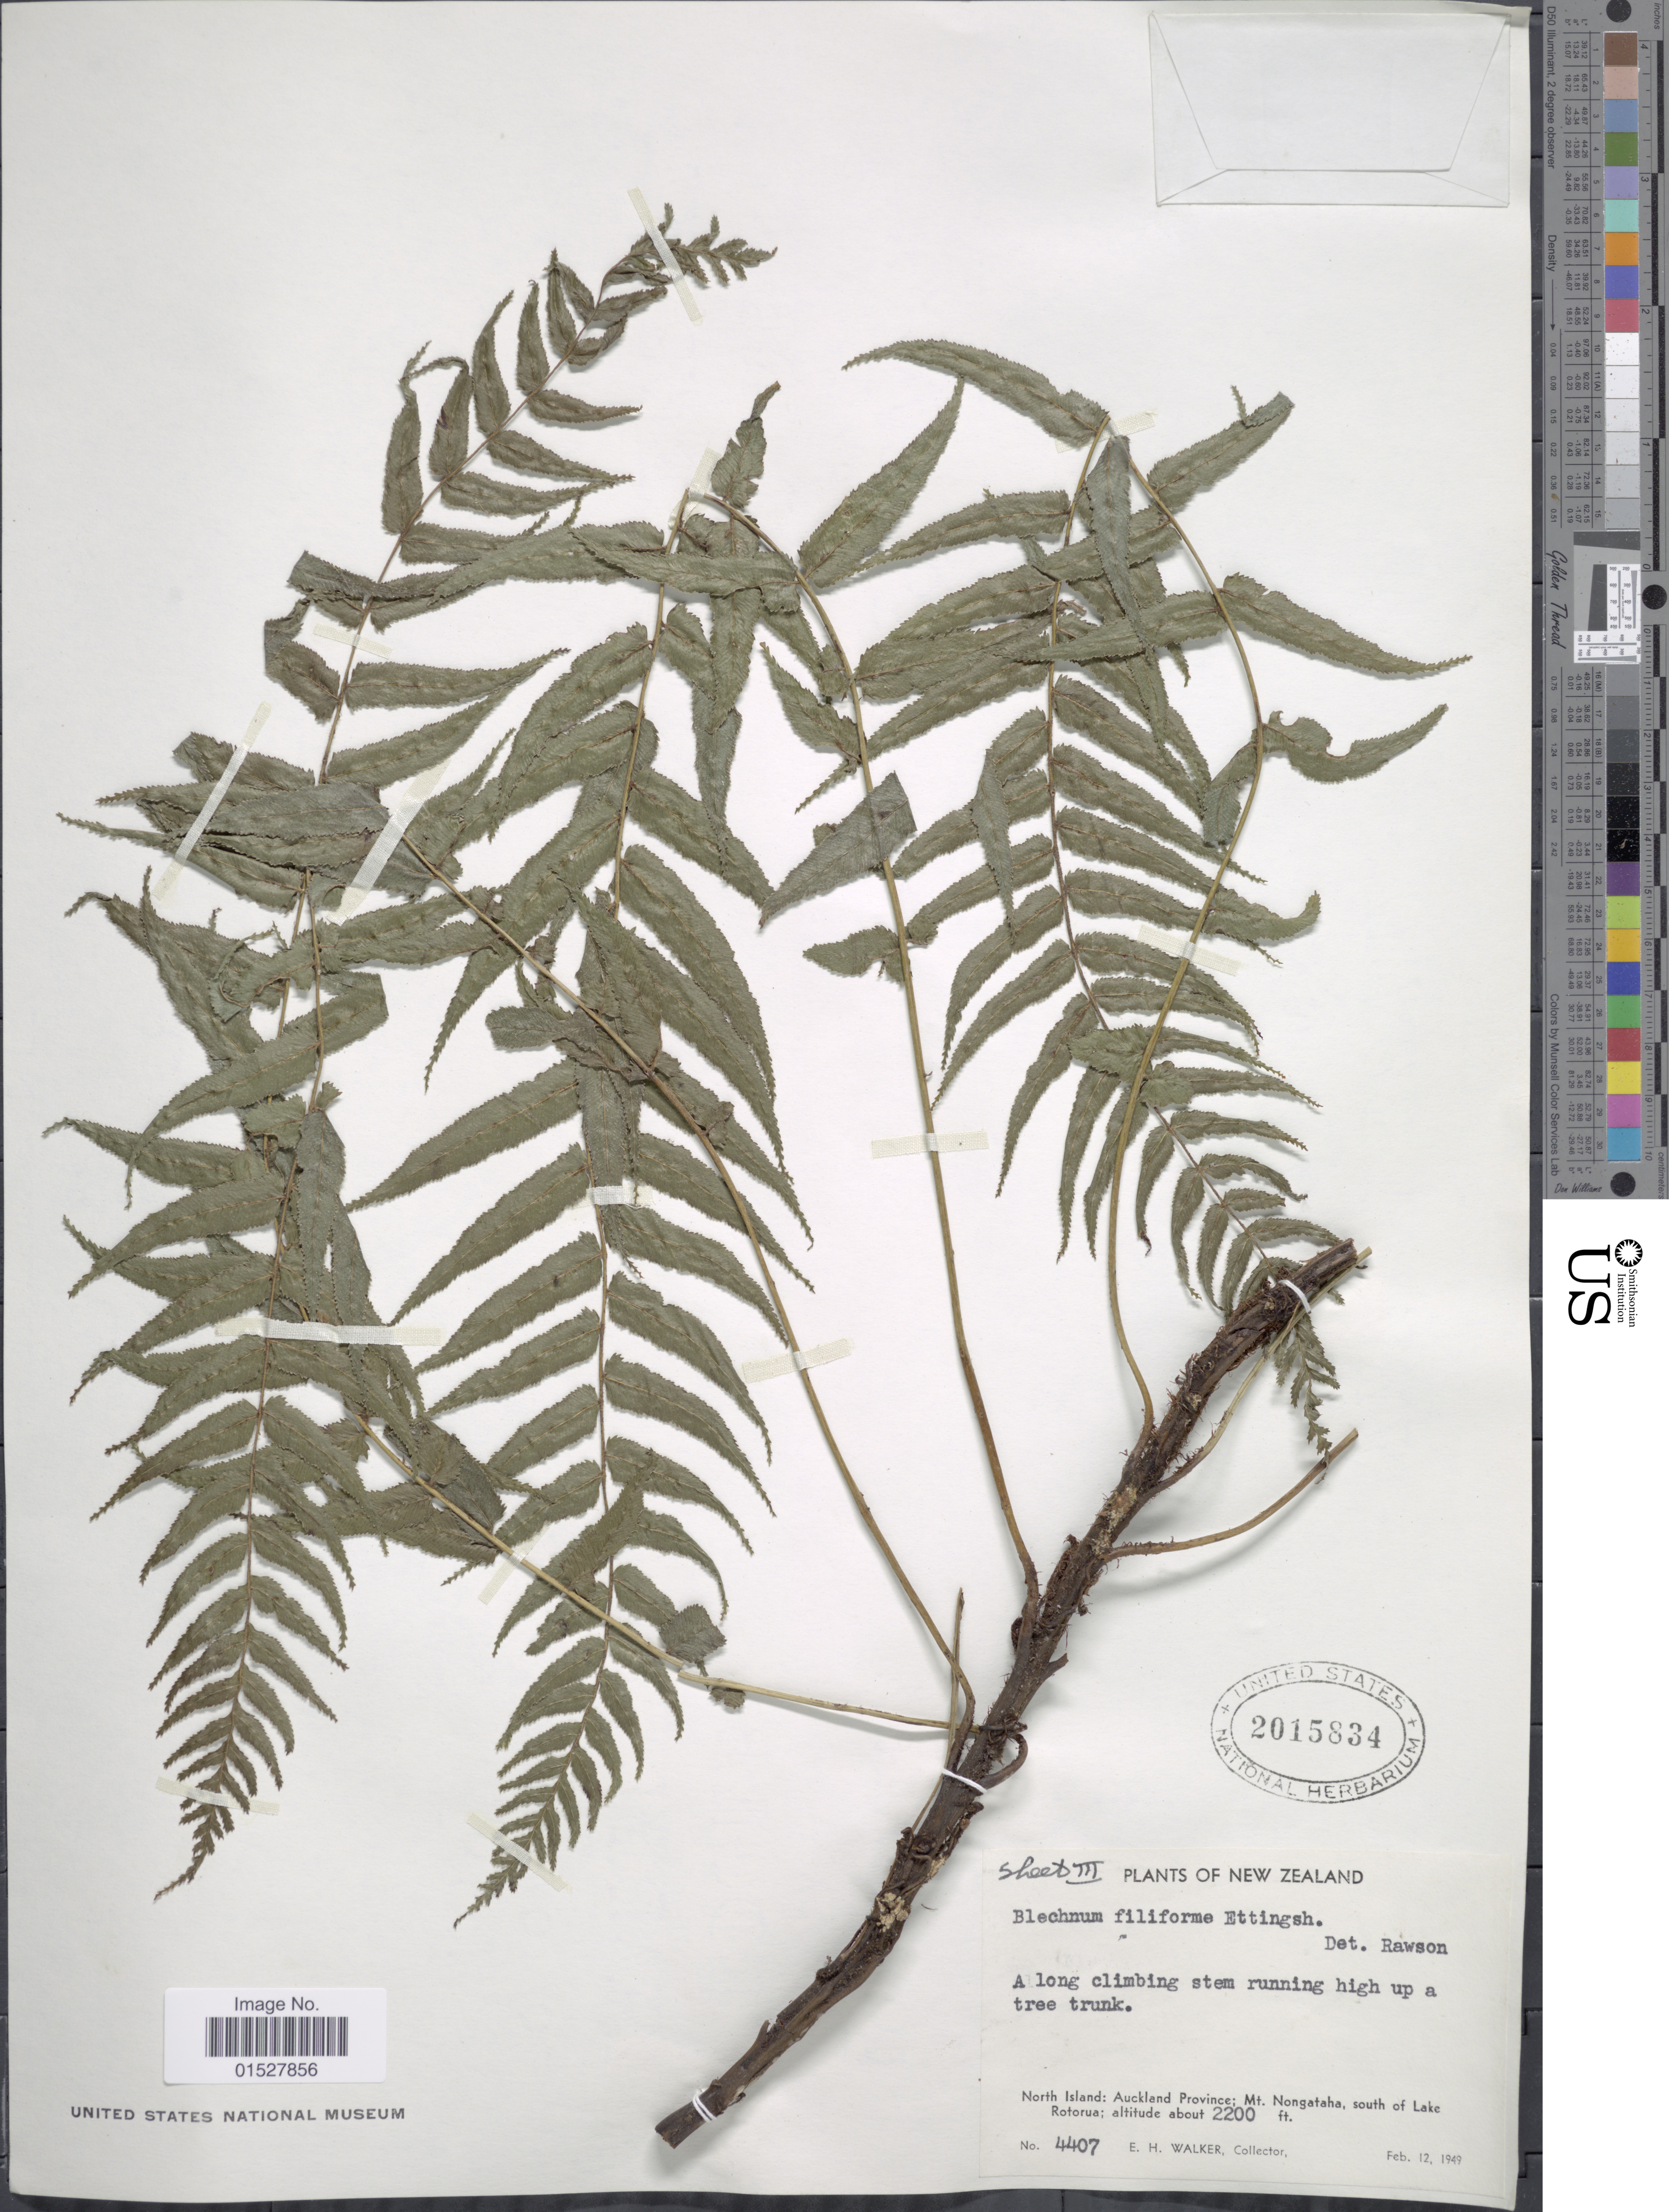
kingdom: Plantae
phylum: Tracheophyta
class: Polypodiopsida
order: Polypodiales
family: Blechnaceae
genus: Blechnum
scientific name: Blechnum filiforme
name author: (A. Cunn.) Ettingsh.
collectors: E. H. Walker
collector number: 4407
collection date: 1949-02-12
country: New Zealand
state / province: Auckland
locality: North Island: Mt. Nongataha, south of Lake Rotorua.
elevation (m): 671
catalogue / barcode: US 2015834